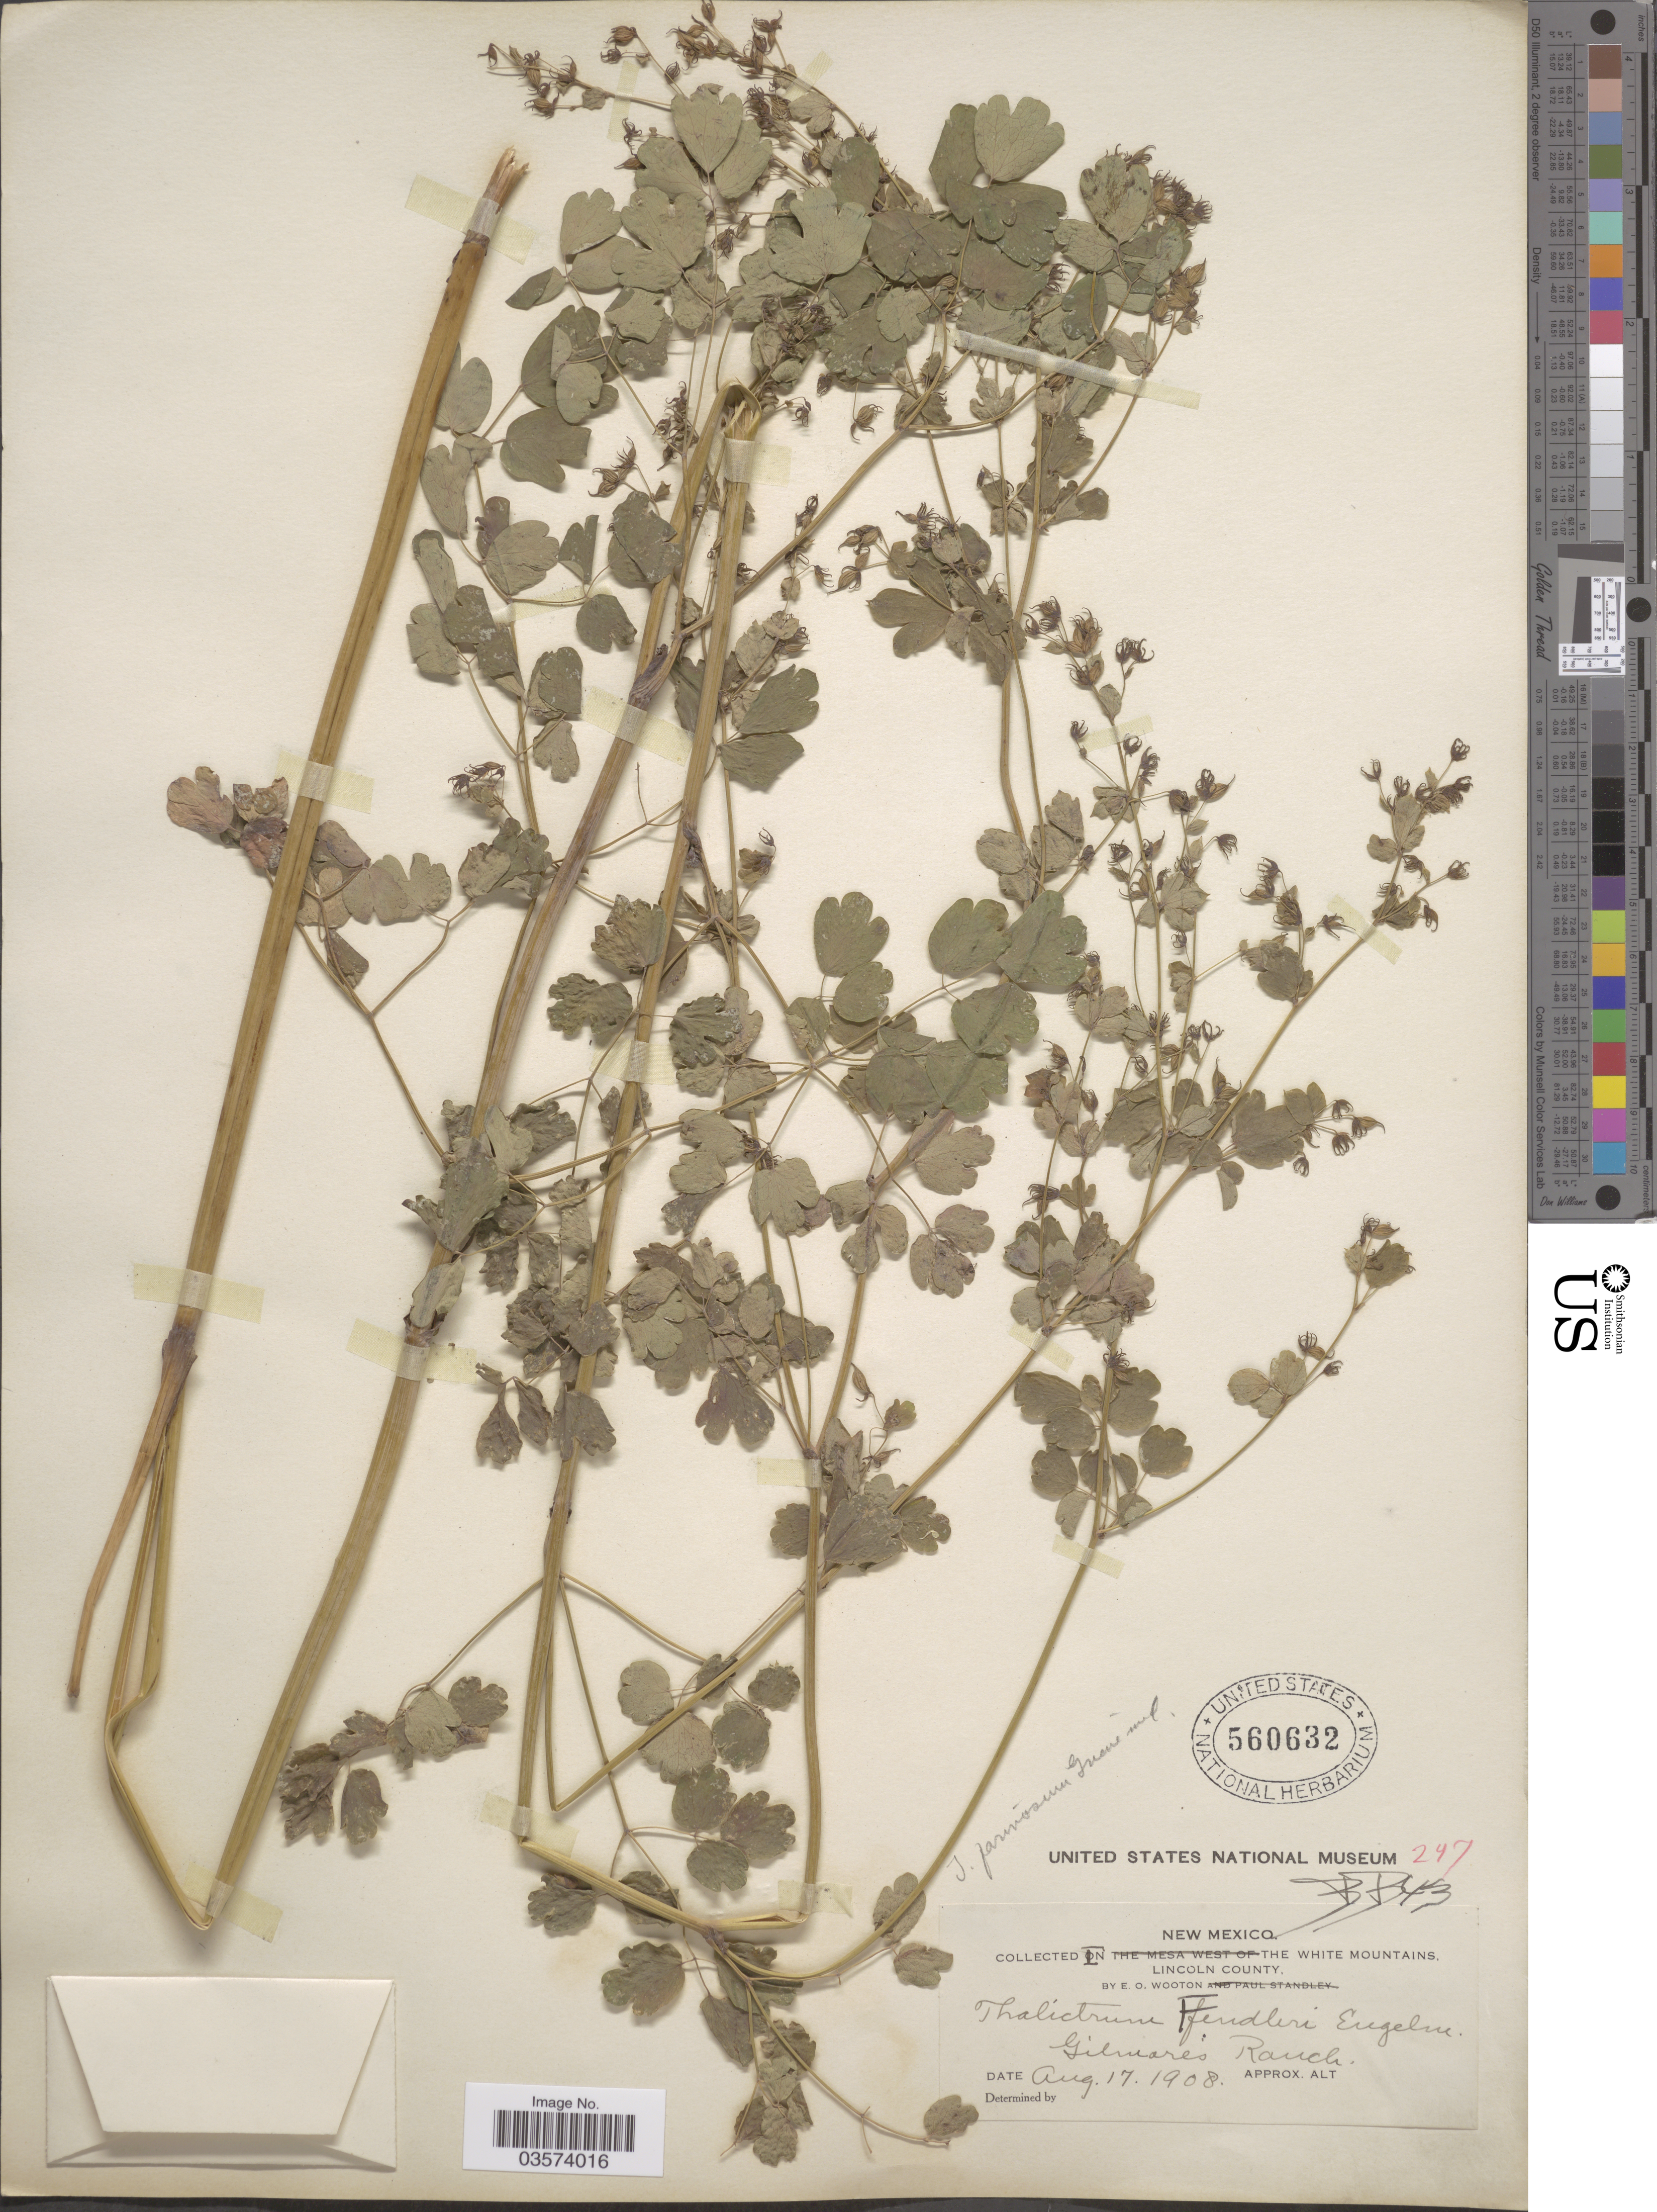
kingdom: Plantae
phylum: Tracheophyta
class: Magnoliopsida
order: Ranunculales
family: Ranunculaceae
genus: Thalictrum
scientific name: Thalictrum fendleri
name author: Engelm. ex A. Gray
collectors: E. O. Wooton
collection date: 1908-08-17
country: United States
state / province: New Mexico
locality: The White Mountains, Lincoln County. Gilmores Ranch.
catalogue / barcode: US 560632